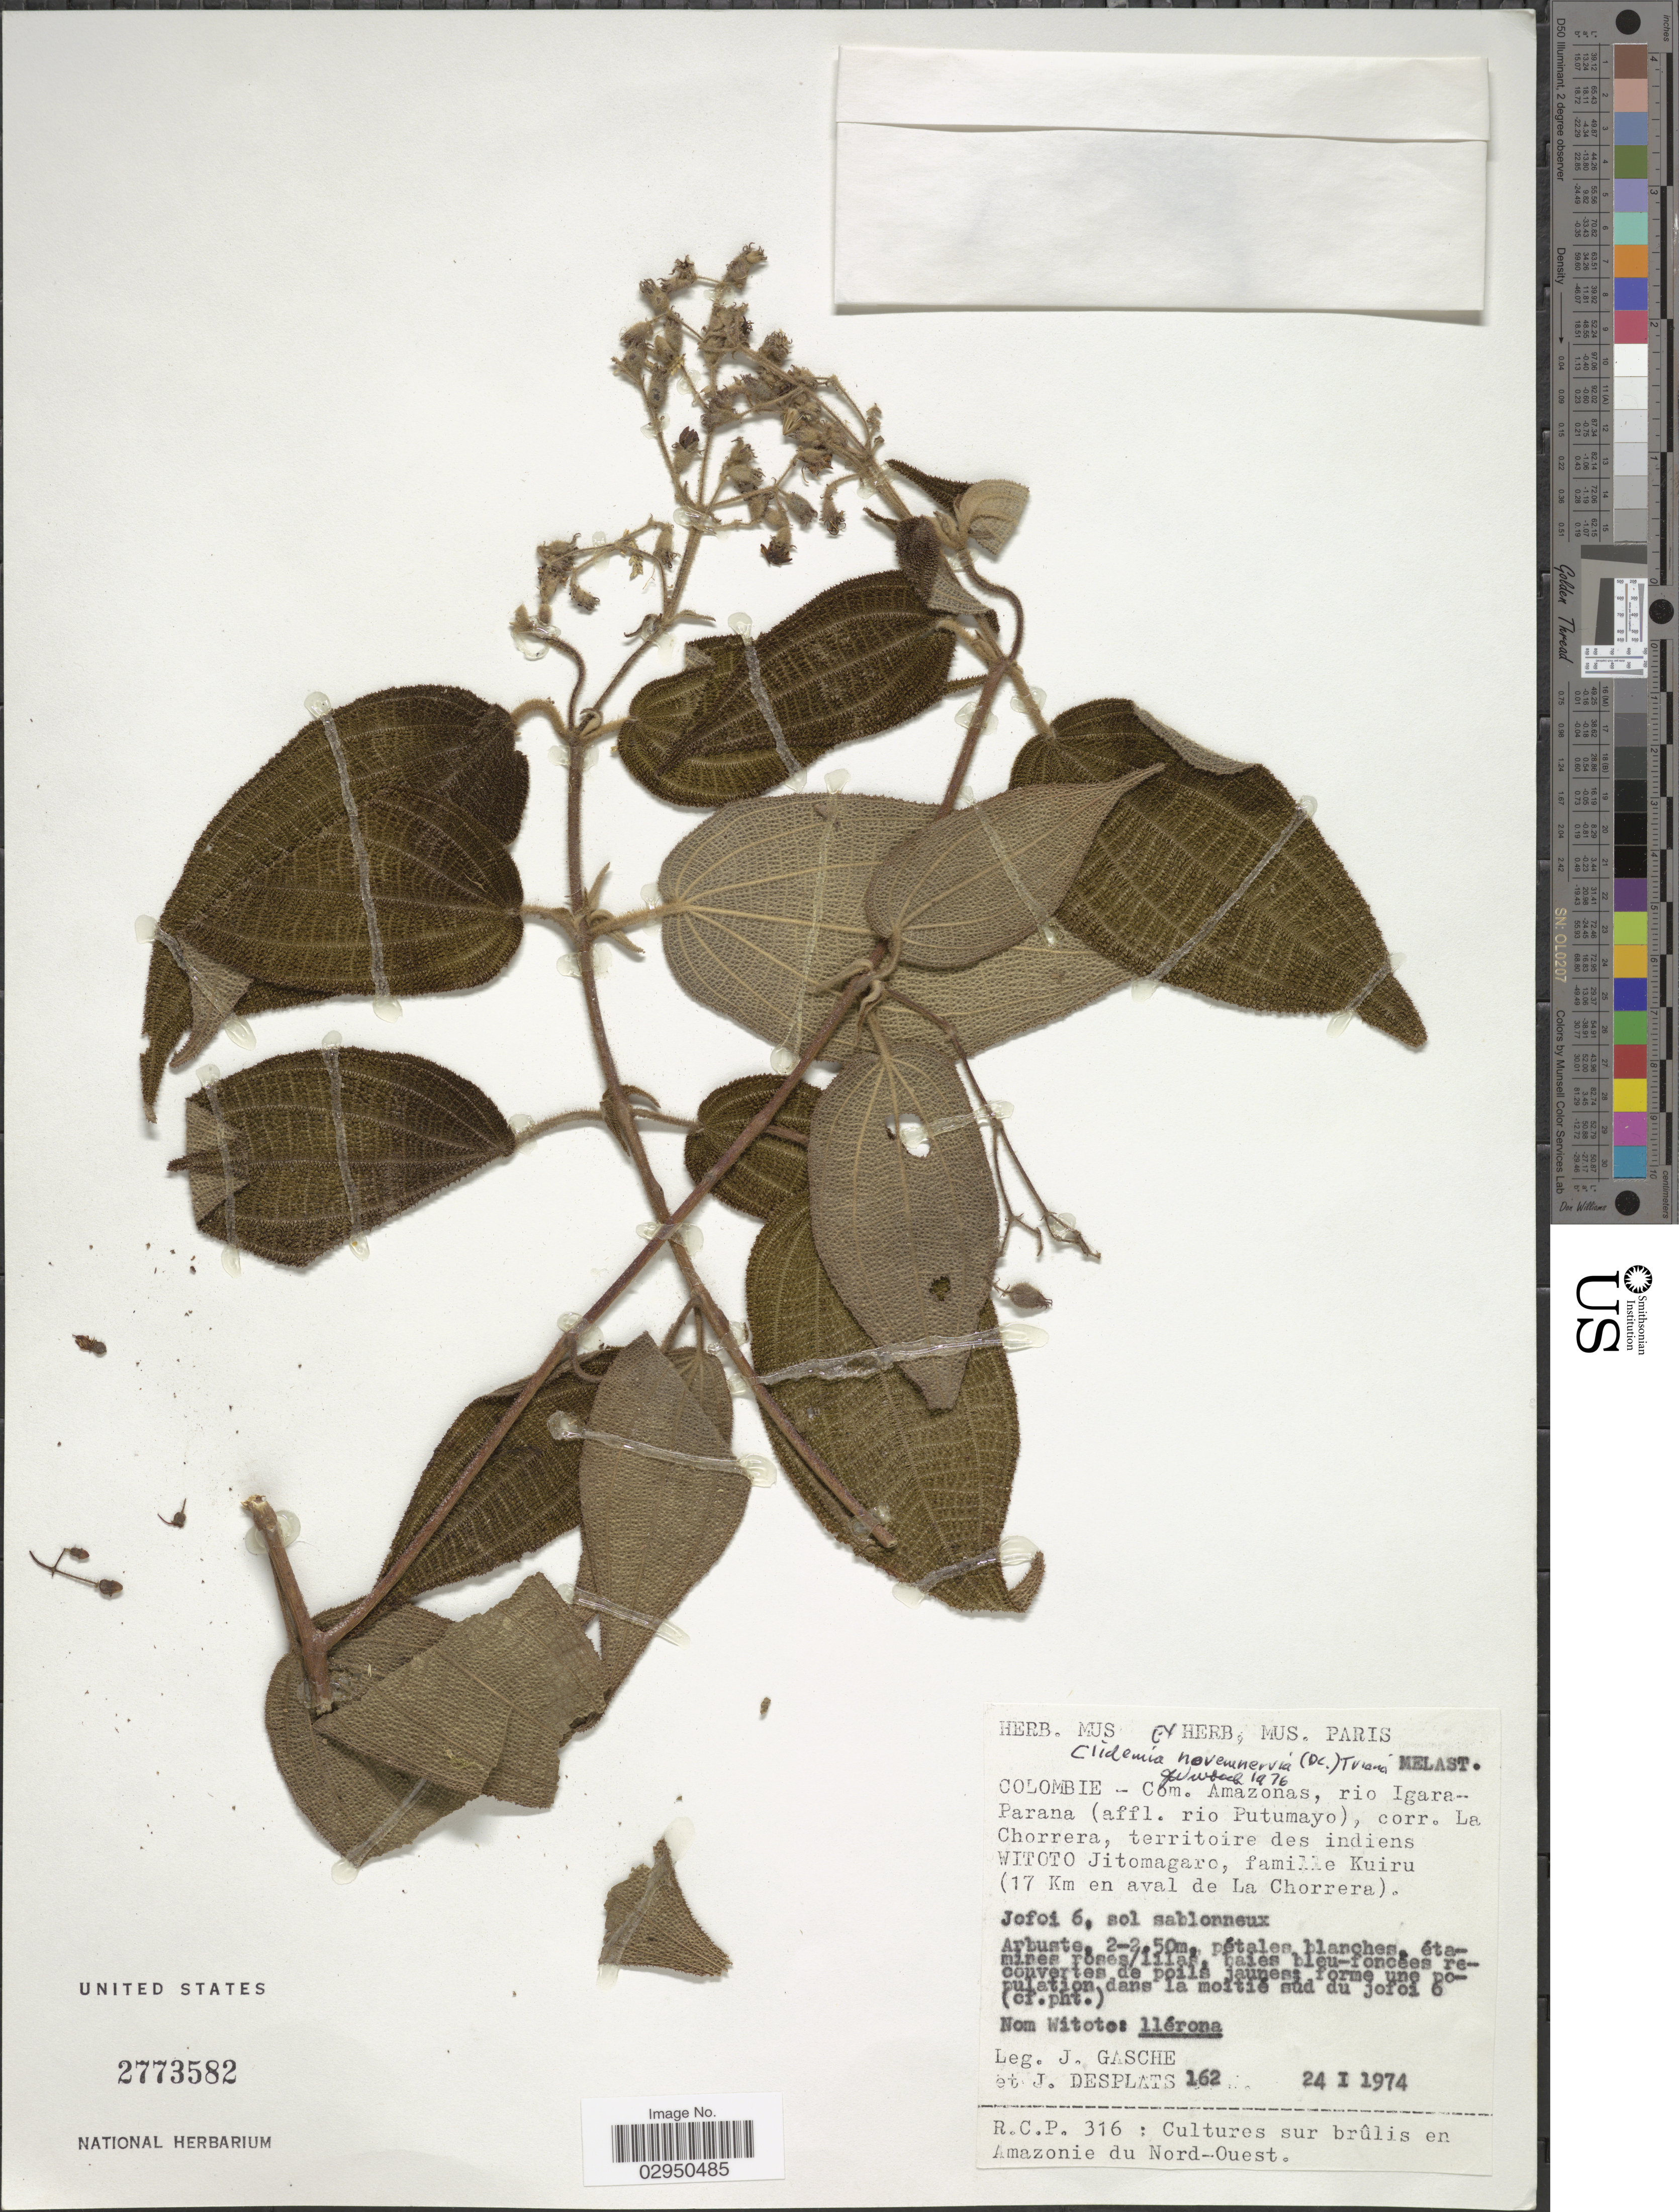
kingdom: Plantae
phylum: Tracheophyta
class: Magnoliopsida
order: Myrtales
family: Melastomataceae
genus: Clidemia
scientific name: Clidemia novemnervia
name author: (DC.) Triana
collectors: J. Gasche & J. Desplats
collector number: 162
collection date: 1974-01-24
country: Colombia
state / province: Amazônas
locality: Com. Amazonas, rio Igara-Parana (affl. rio Putumayo), corr. La Chorrera, territoire des indiens WITOTO Jitomagaro, famille Kuiru (17 Km en aval de La Chorrera). Jofoi 6.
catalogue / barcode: US 2773582